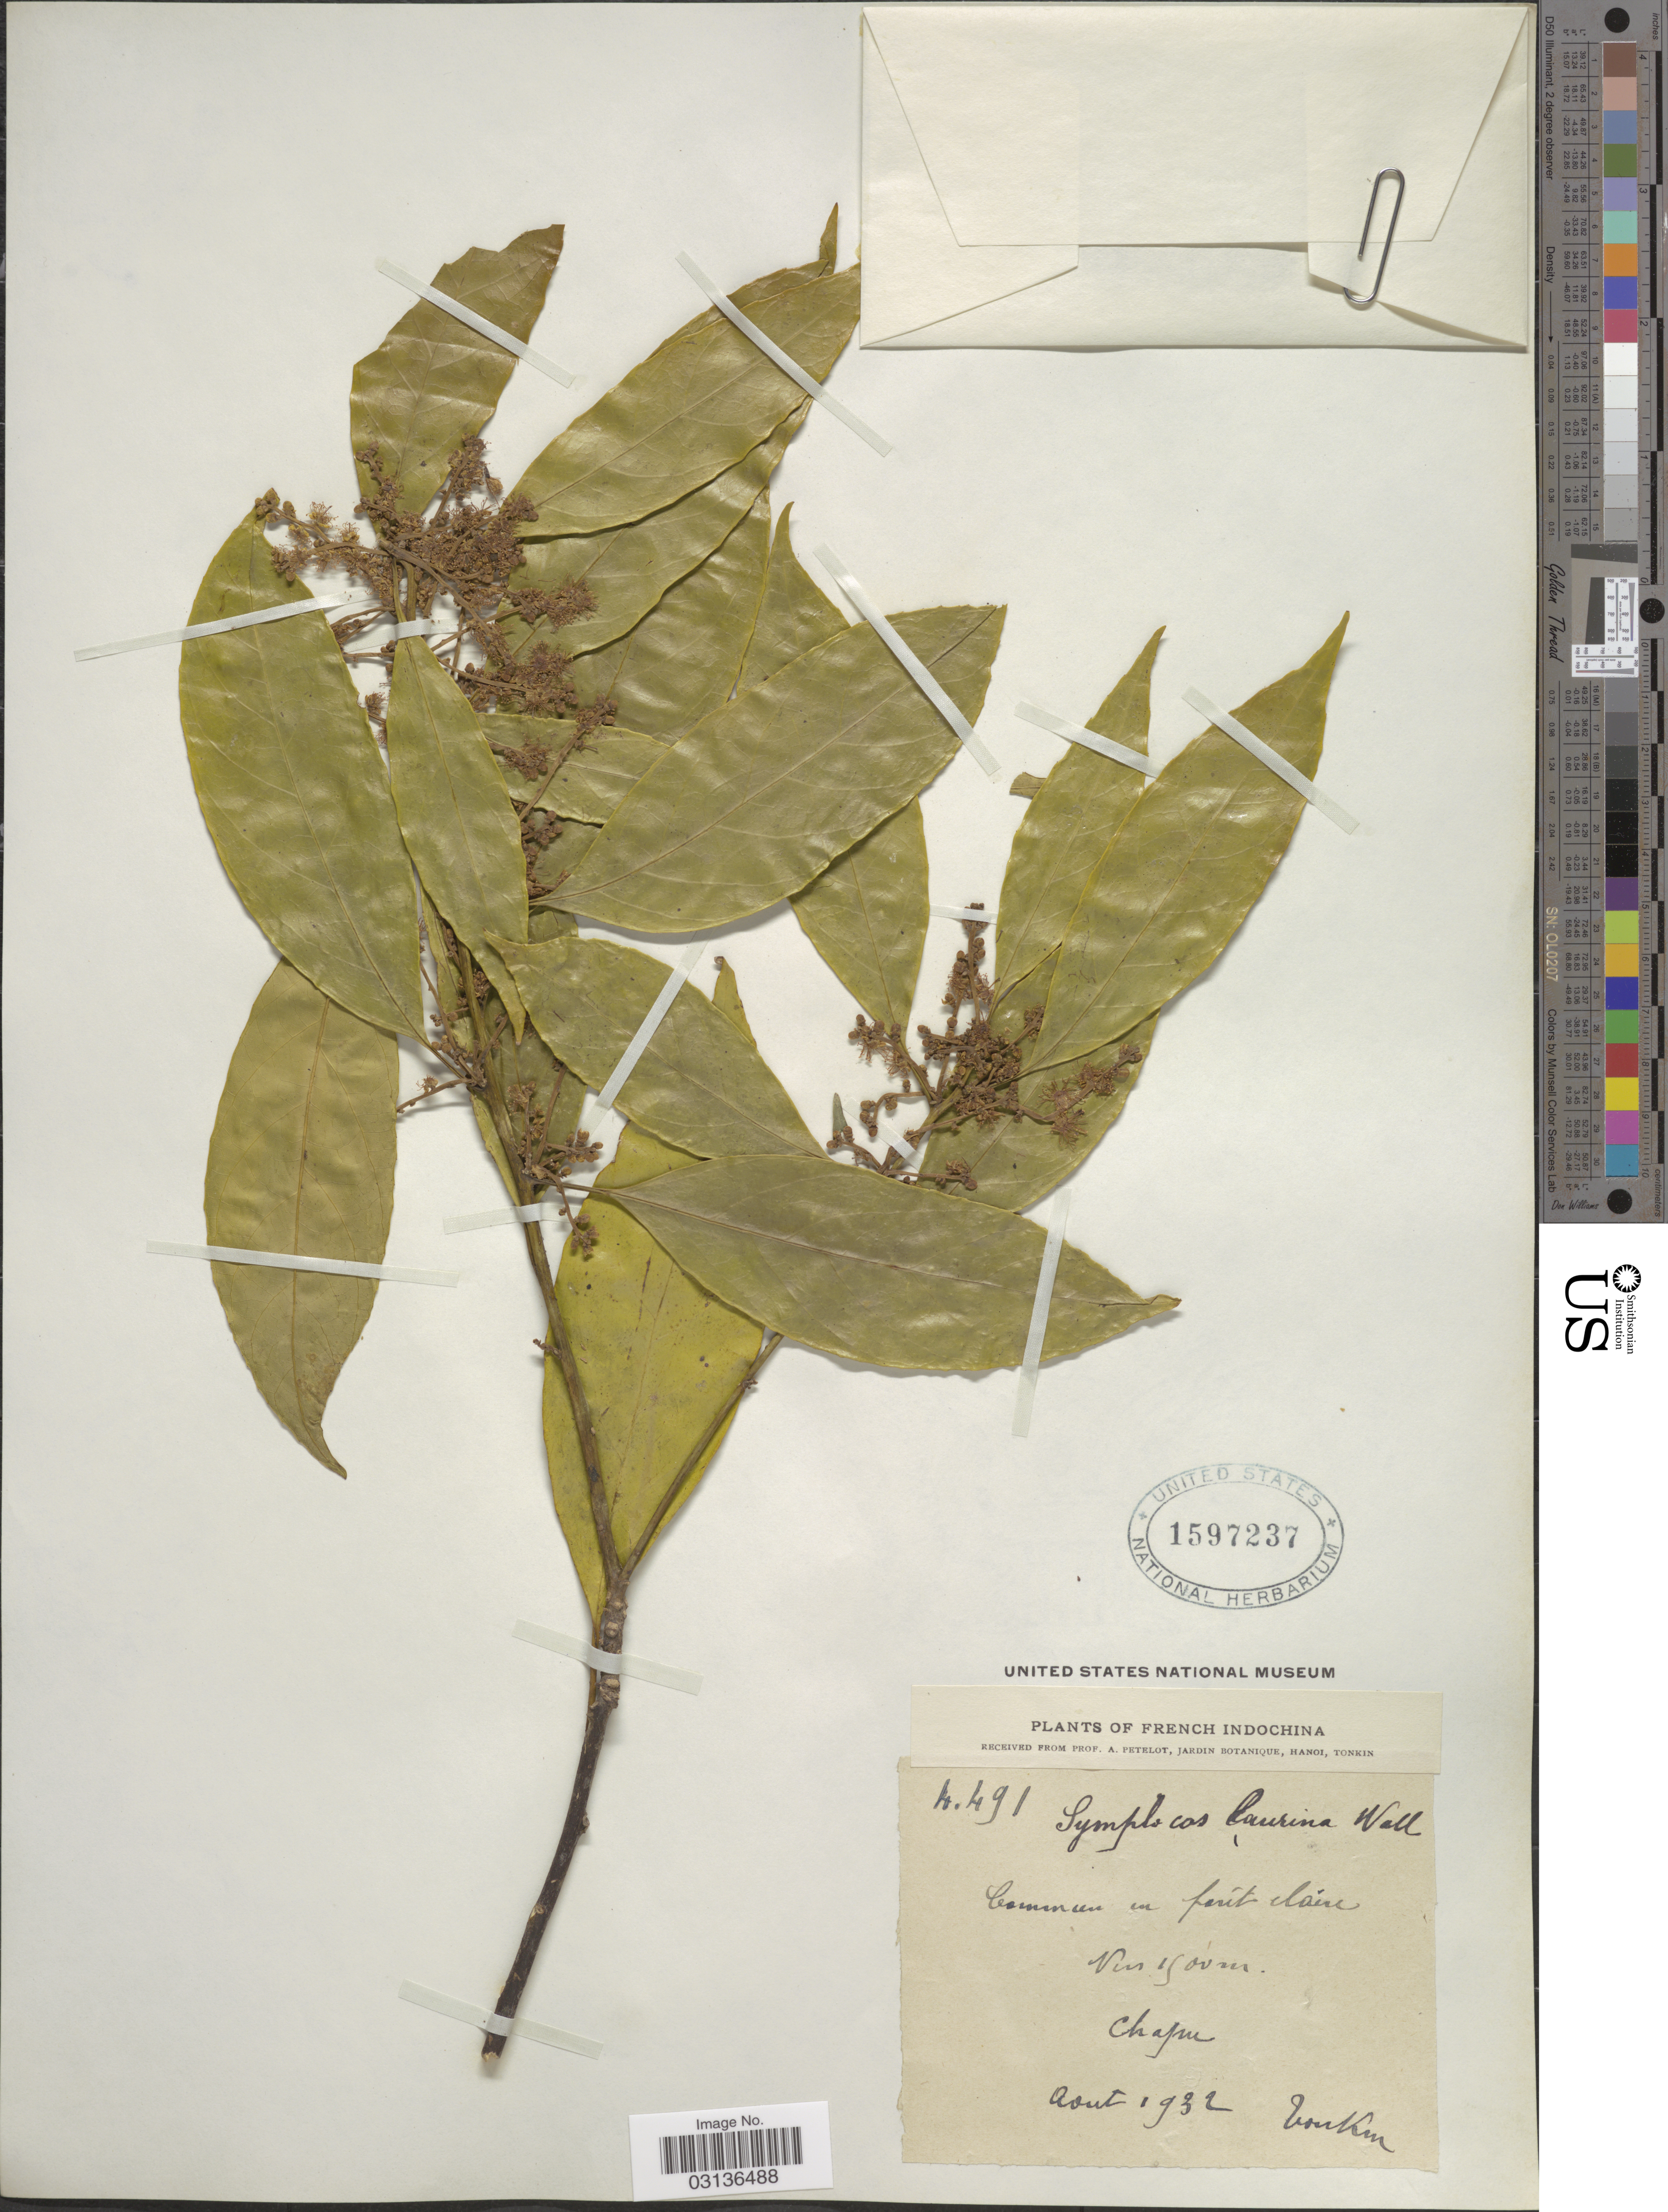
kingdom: Plantae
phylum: Tracheophyta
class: Magnoliopsida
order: Ericales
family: Symplocaceae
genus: Symplocos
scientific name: Symplocos cochinchinensis subsp. laurina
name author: (Retz.) Noot.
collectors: A. Petelot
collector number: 4491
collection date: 1932-08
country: Vietnam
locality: French Indochina. Chapa.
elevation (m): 1500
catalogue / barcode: US 1597237